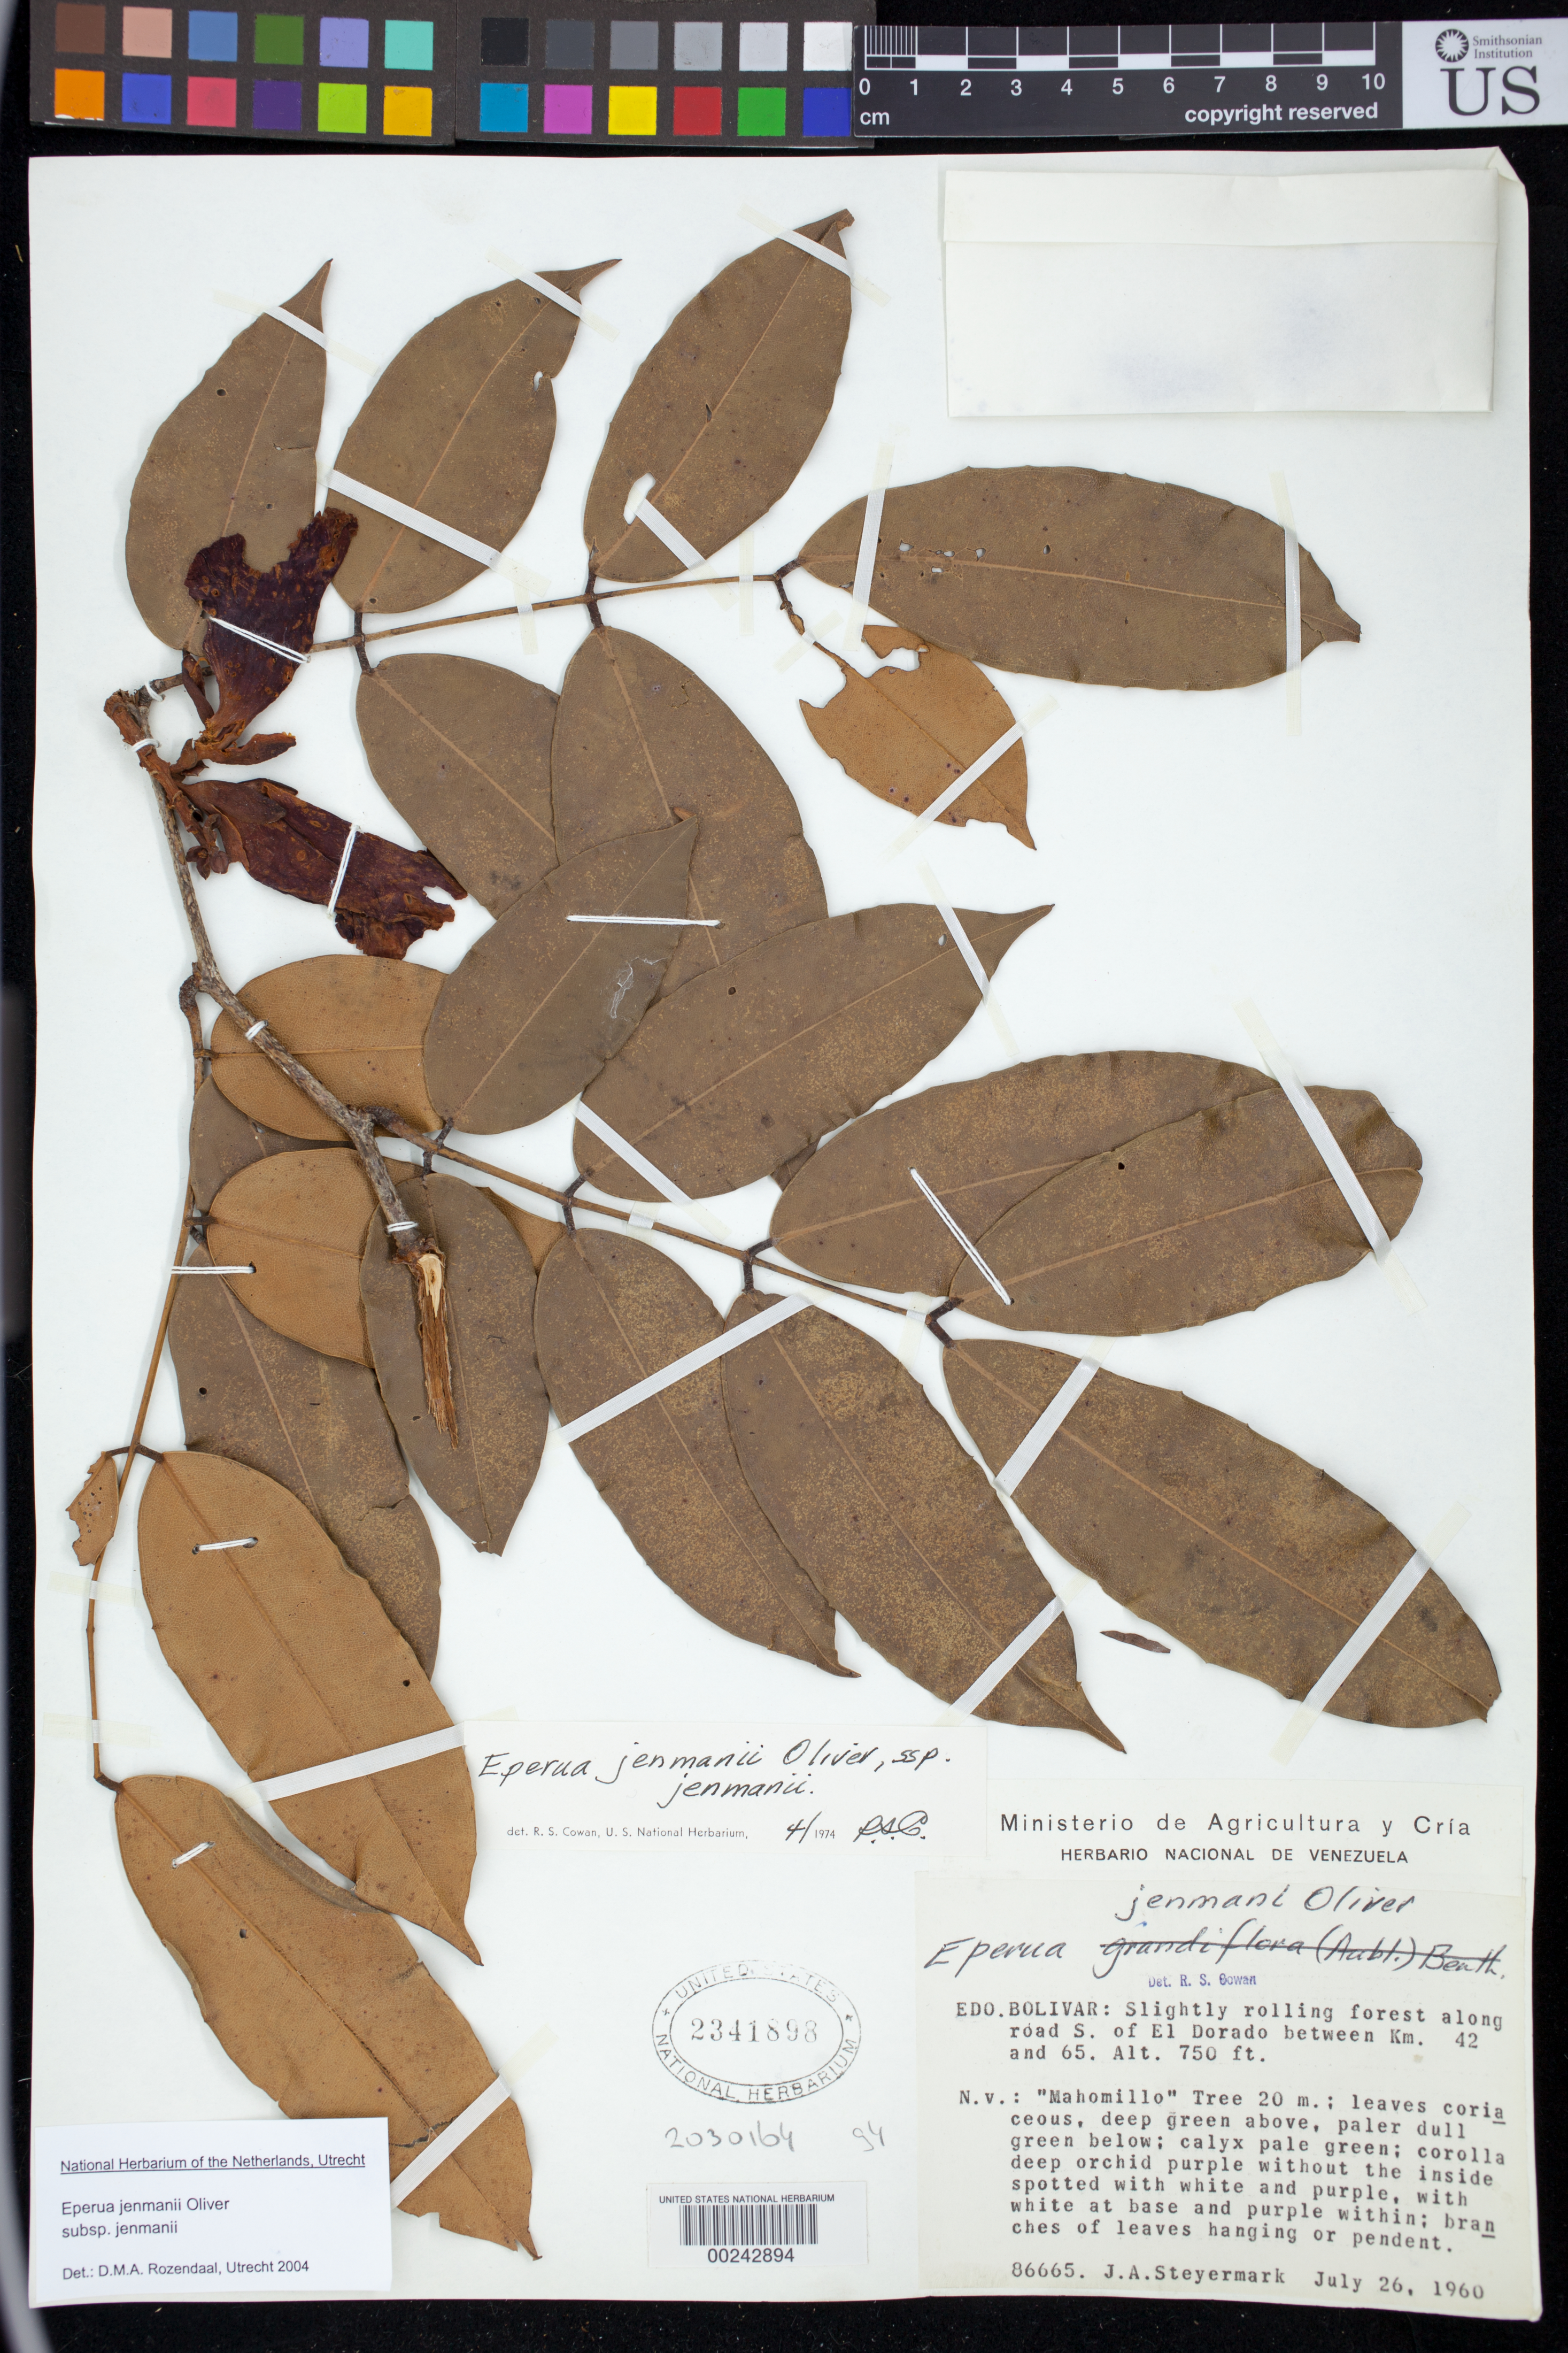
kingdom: Plantae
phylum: Tracheophyta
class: Magnoliopsida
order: Fabales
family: Fabaceae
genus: Eperua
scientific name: Eperua jenmanii subsp. jenmanii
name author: Oliv.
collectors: J. Steyermark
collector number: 86665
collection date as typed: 26 Jul 1960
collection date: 1960-07-26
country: Venezuela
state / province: Bolivar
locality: Along road s of el dorado between km 42 and 65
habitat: Slightly rolling forest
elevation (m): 229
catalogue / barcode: US 2341898